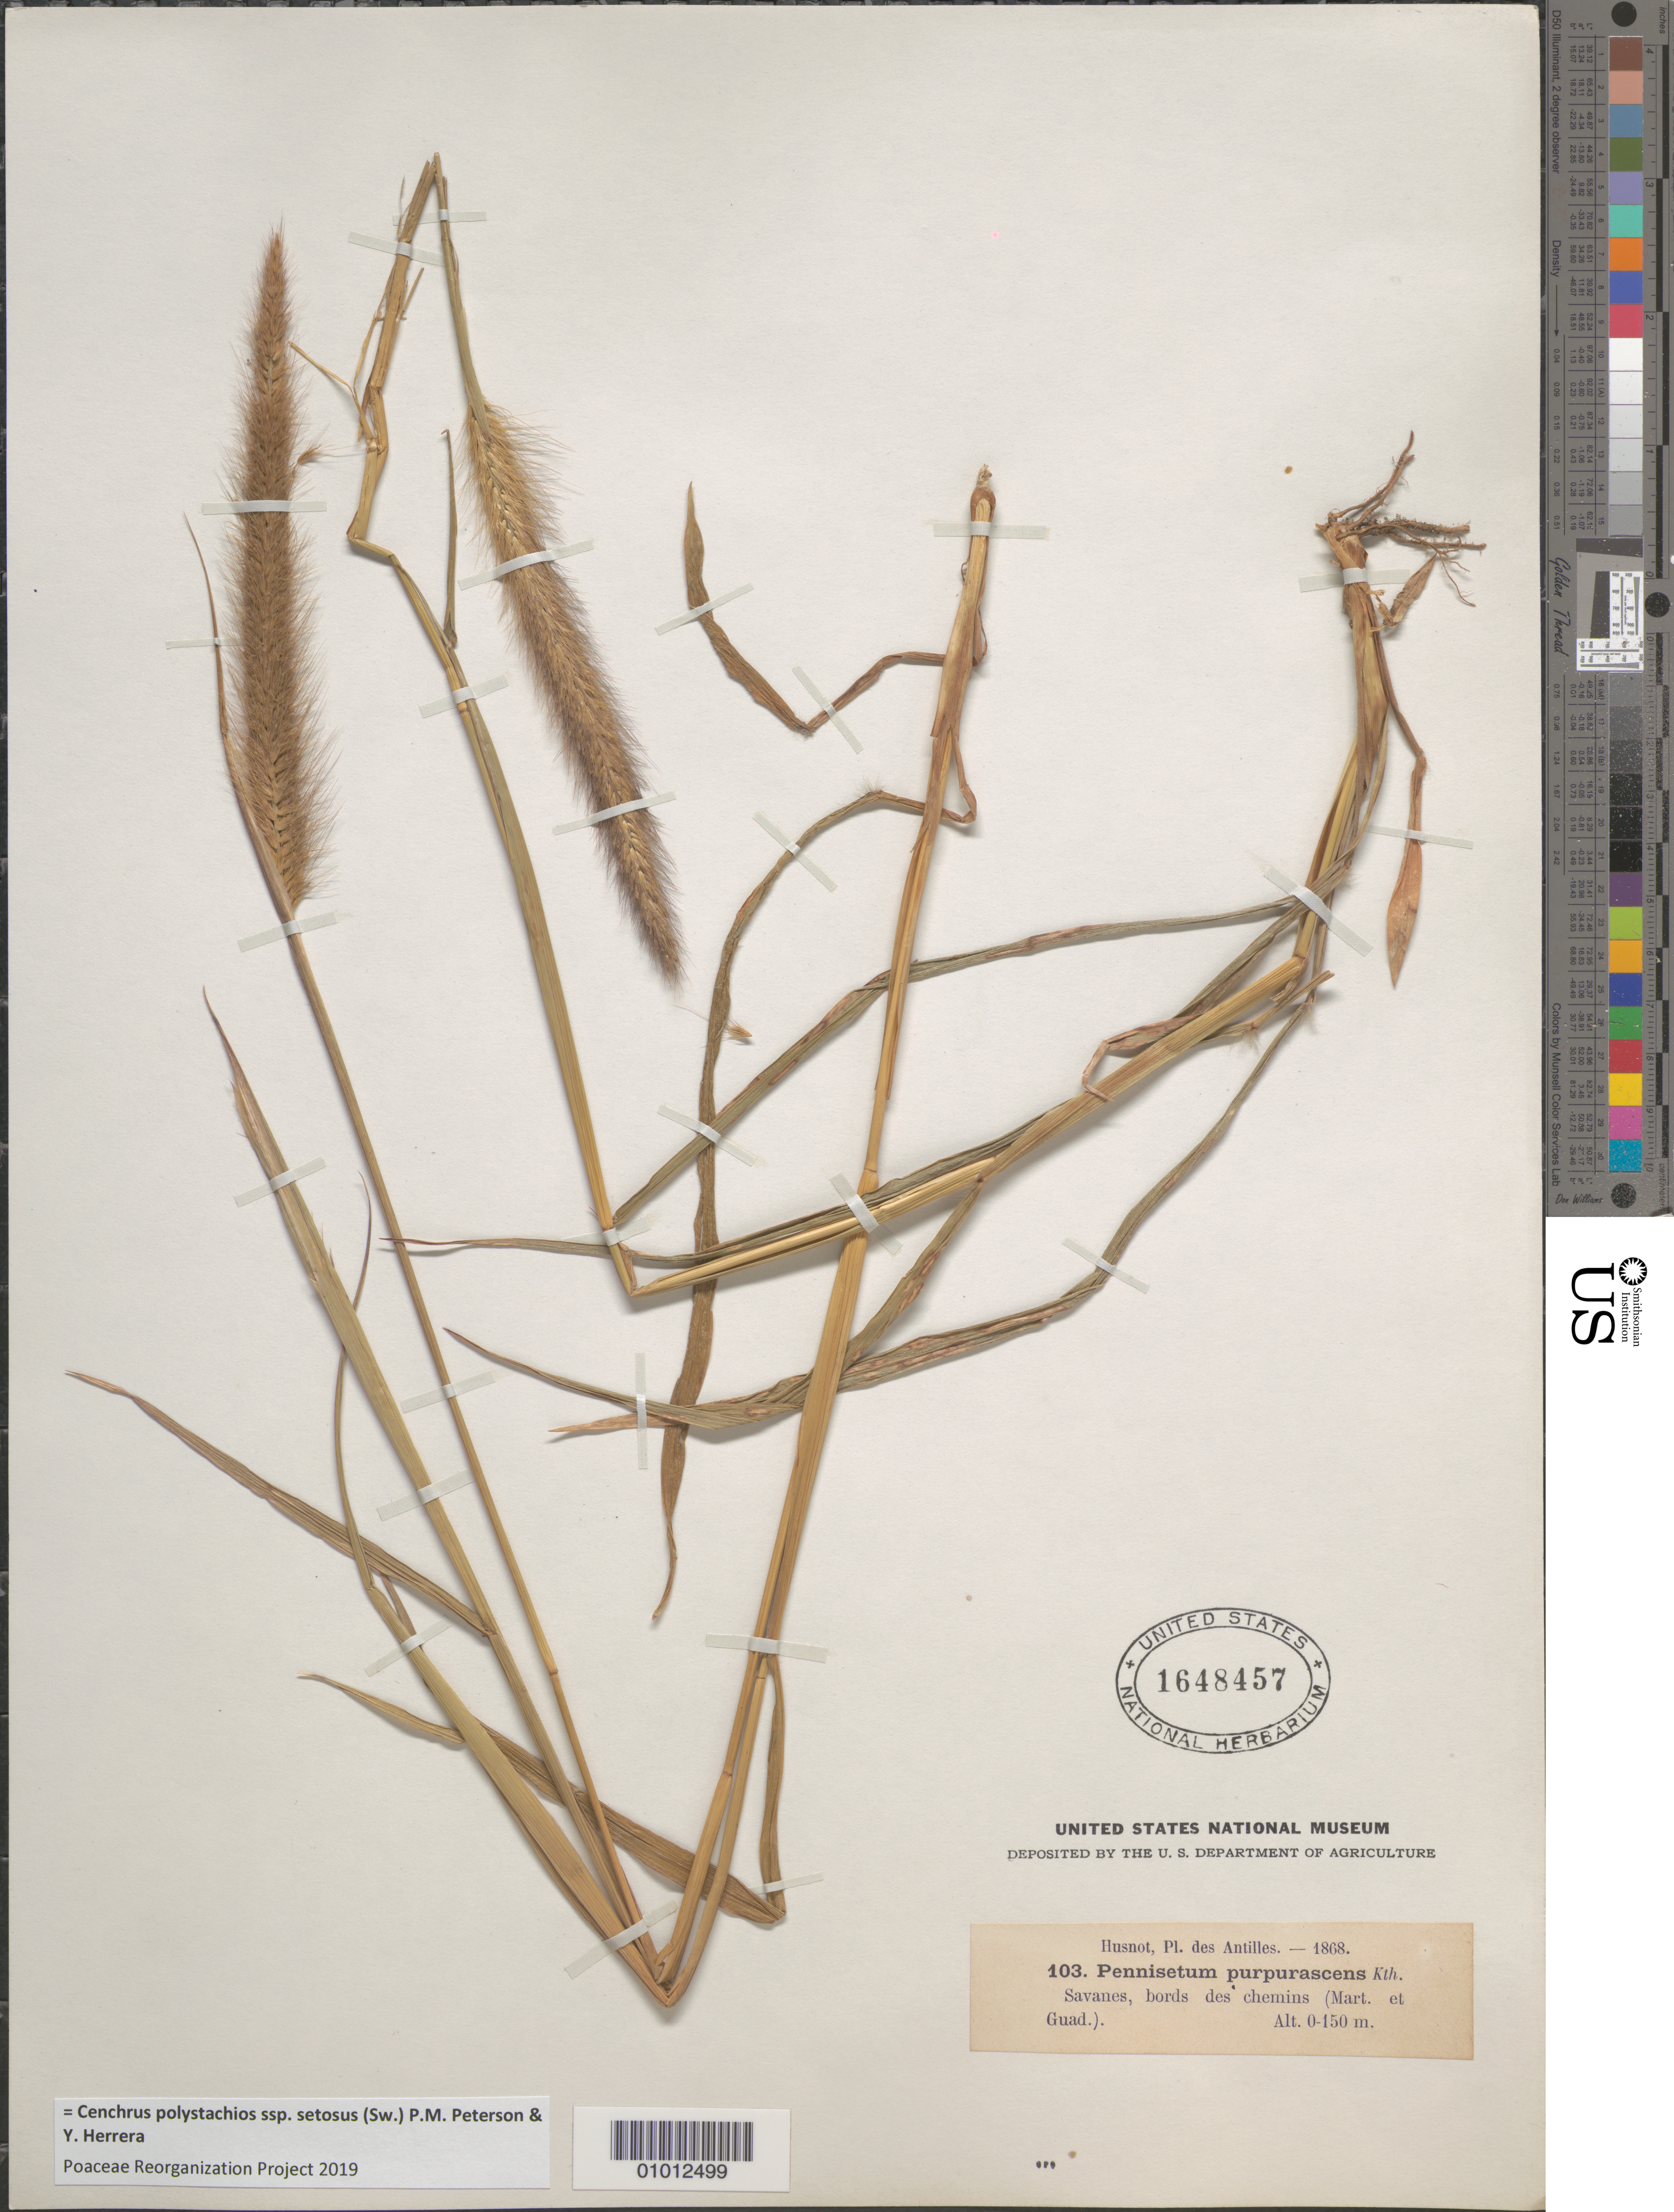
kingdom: Plantae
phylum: Tracheophyta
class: Liliopsida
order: Poales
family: Poaceae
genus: Cenchrus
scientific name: Cenchrus polystachios subsp. setosus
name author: (Sw.) P.M. Peterson & Y. Herrera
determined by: Poaceae Reorganization Project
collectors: P. T. Husnot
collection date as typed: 1868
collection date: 1868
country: Martinique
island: Martinique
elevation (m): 0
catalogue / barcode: US 1648457